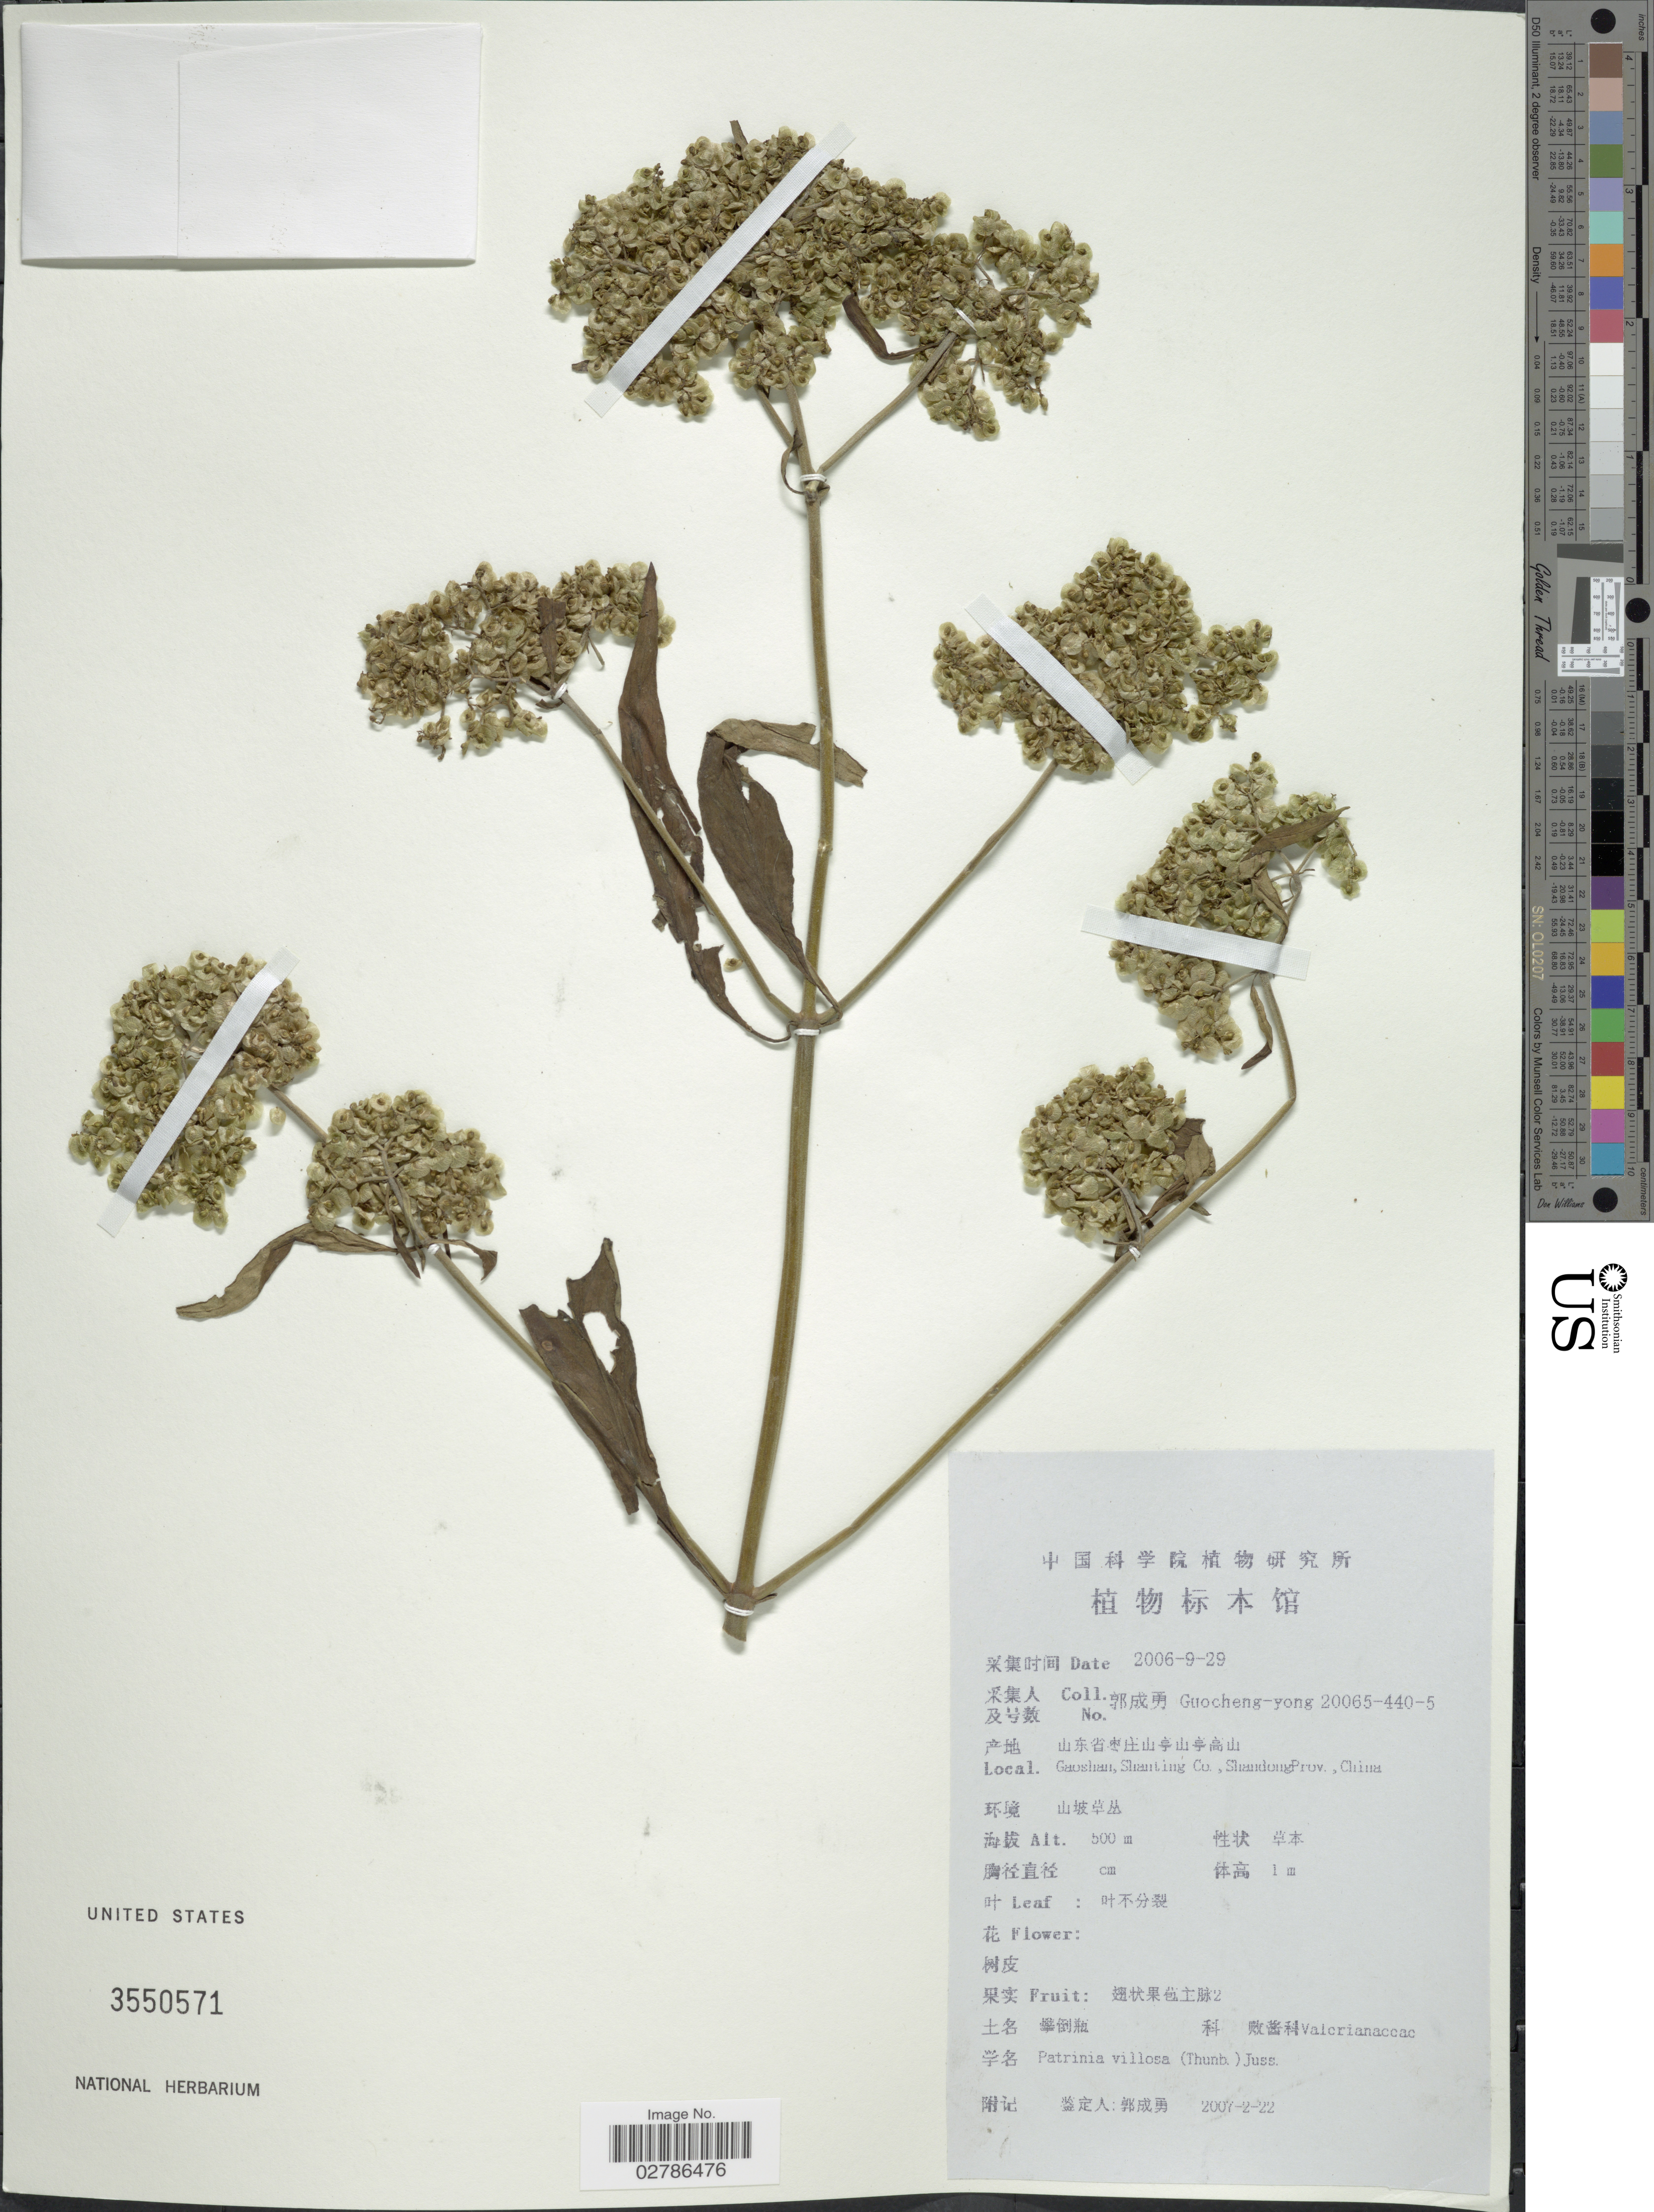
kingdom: Plantae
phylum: Tracheophyta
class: Magnoliopsida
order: Dipsacales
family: Caprifoliaceae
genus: Patrinia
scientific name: Patrinia villosa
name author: (Thunb.) Dufr.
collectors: Guo cheng-yong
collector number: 20065-440-5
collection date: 2006-09-29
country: China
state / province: Shandong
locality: X, Gaoshan, Shanting Co., X.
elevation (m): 500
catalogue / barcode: US 3550571